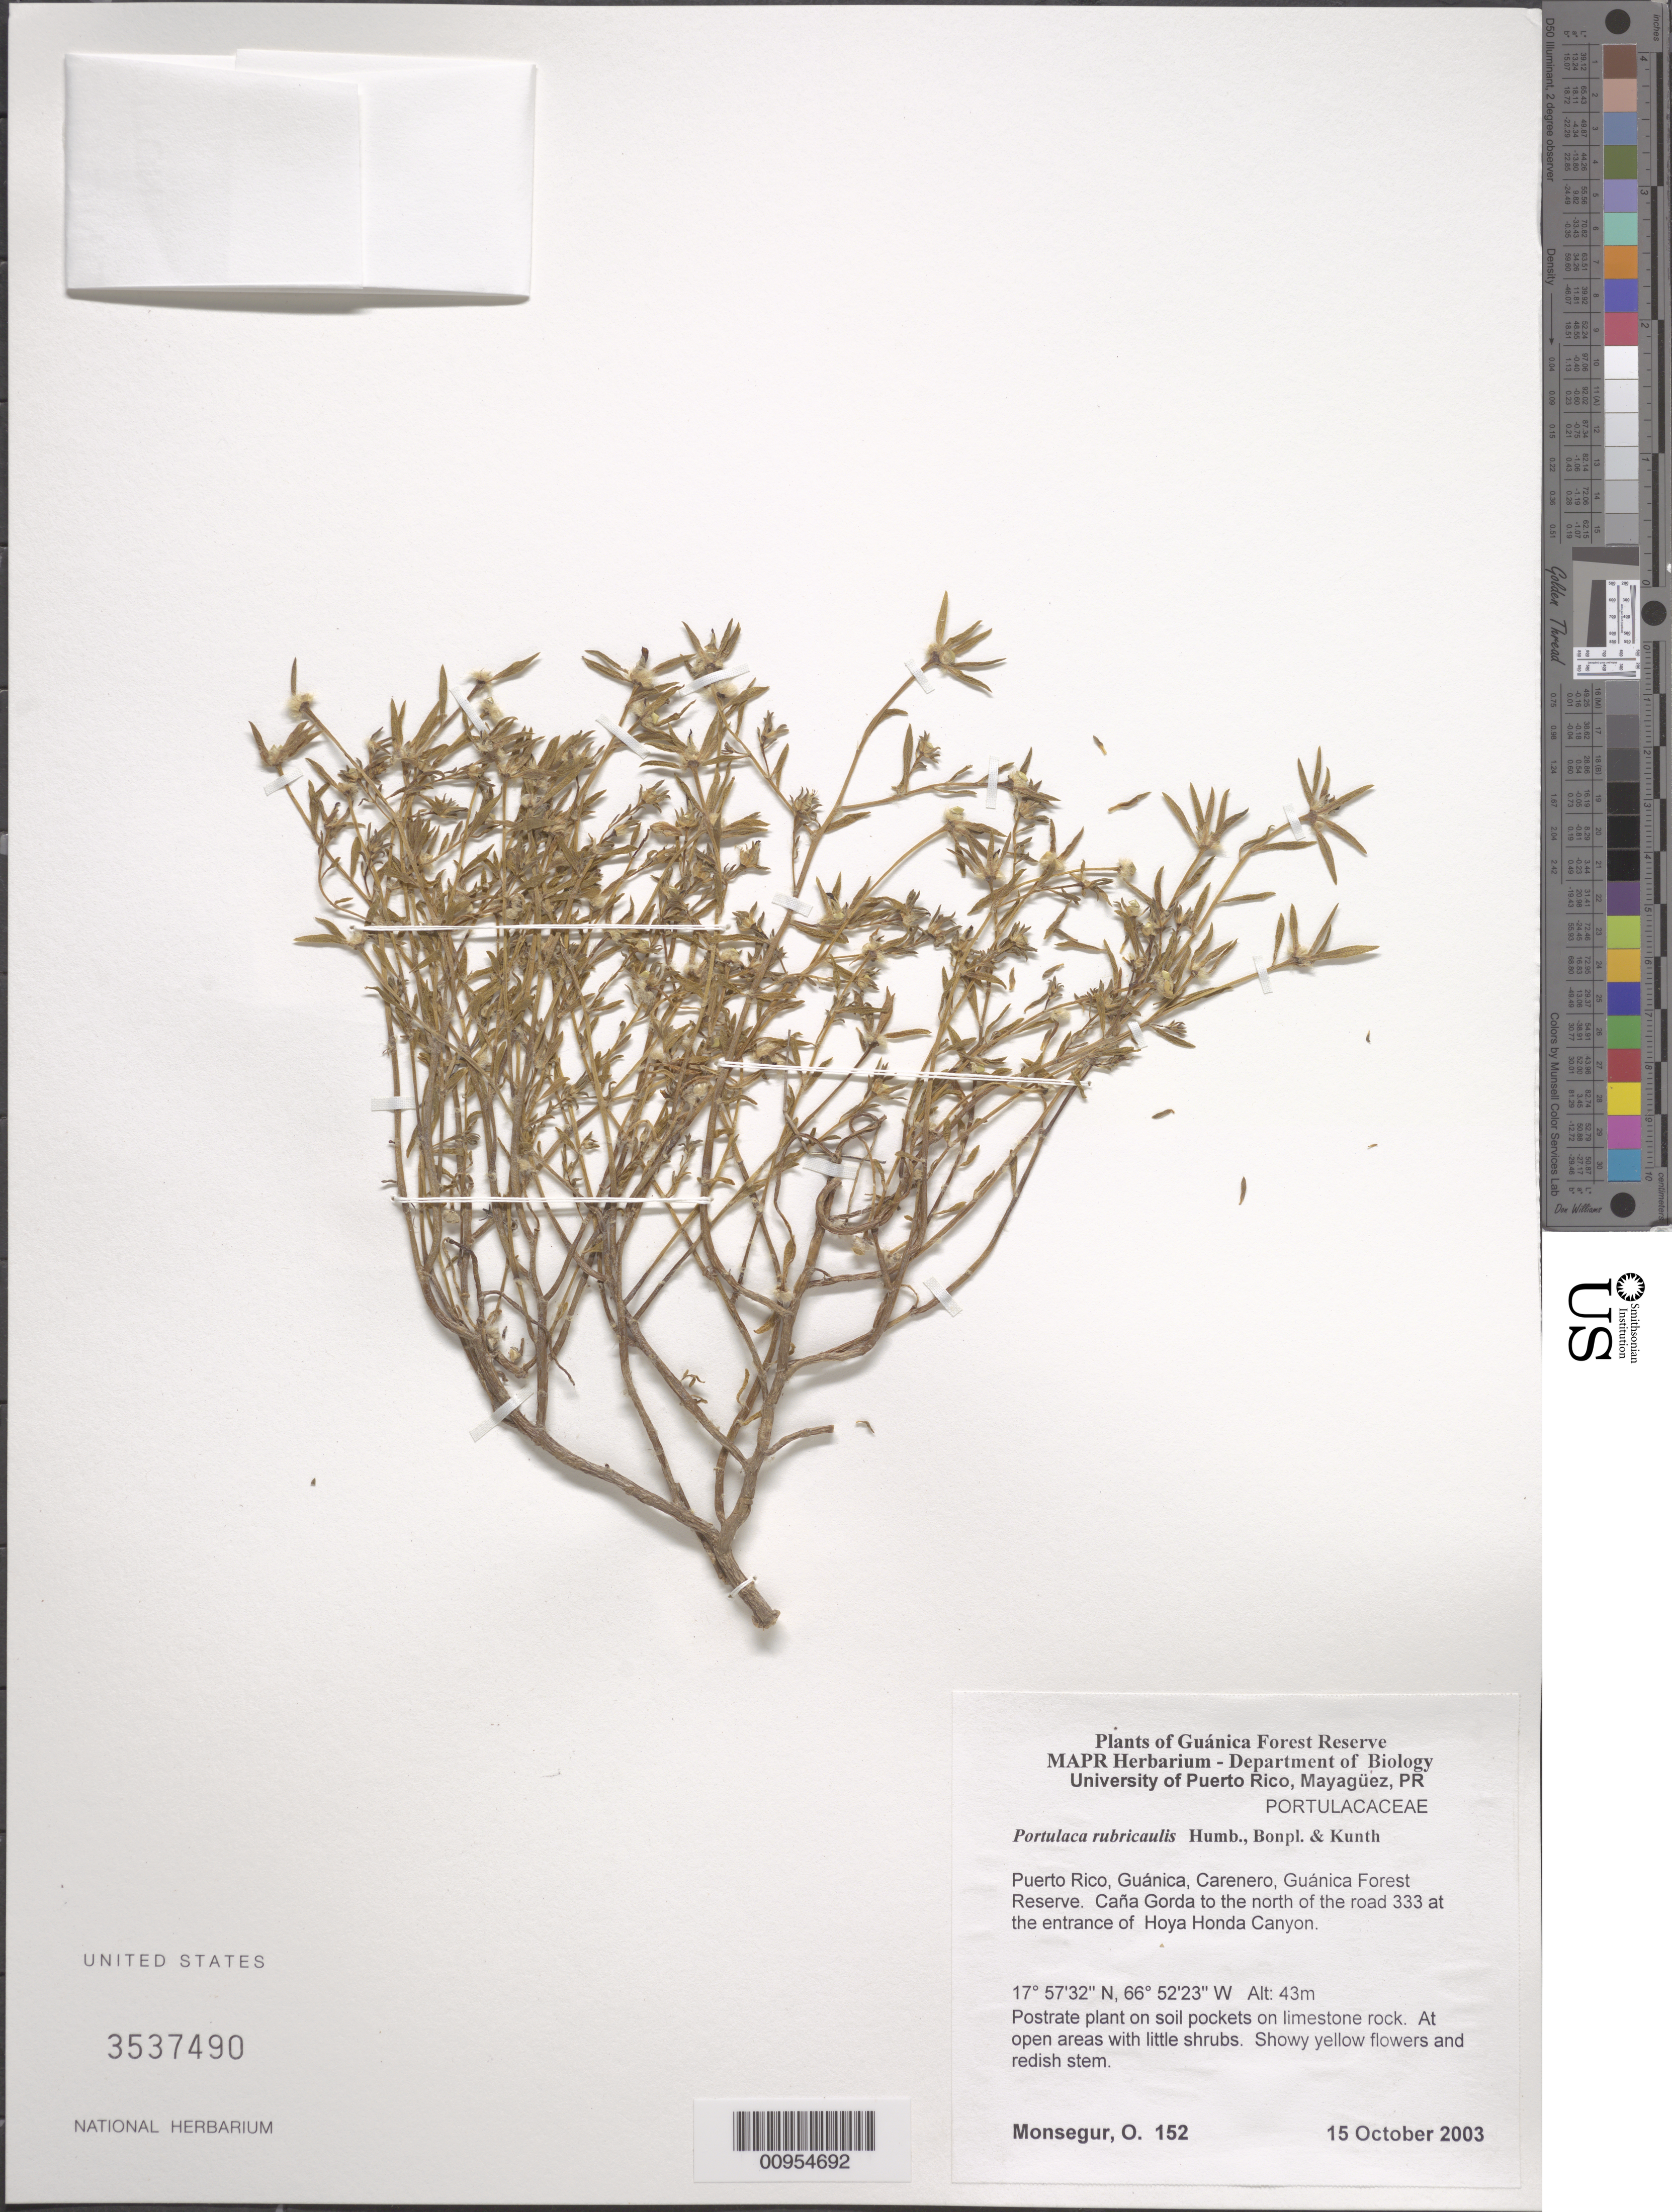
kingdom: Plantae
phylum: Tracheophyta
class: Magnoliopsida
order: Caryophyllales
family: Portulacaceae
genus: Portulaca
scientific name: Portulaca rubricaulis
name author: Kunth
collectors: O. Monsegur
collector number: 152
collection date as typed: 15 Oct 2003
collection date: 2003-10-15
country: Puerto Rico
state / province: Guánica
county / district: Carenero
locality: Guánica Forest Reserve. Caña Gorda to the north of the road 333 at the entrance of Hoya Honda Canyon.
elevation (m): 43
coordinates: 17.57322, 66.52234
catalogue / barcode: US 3537490